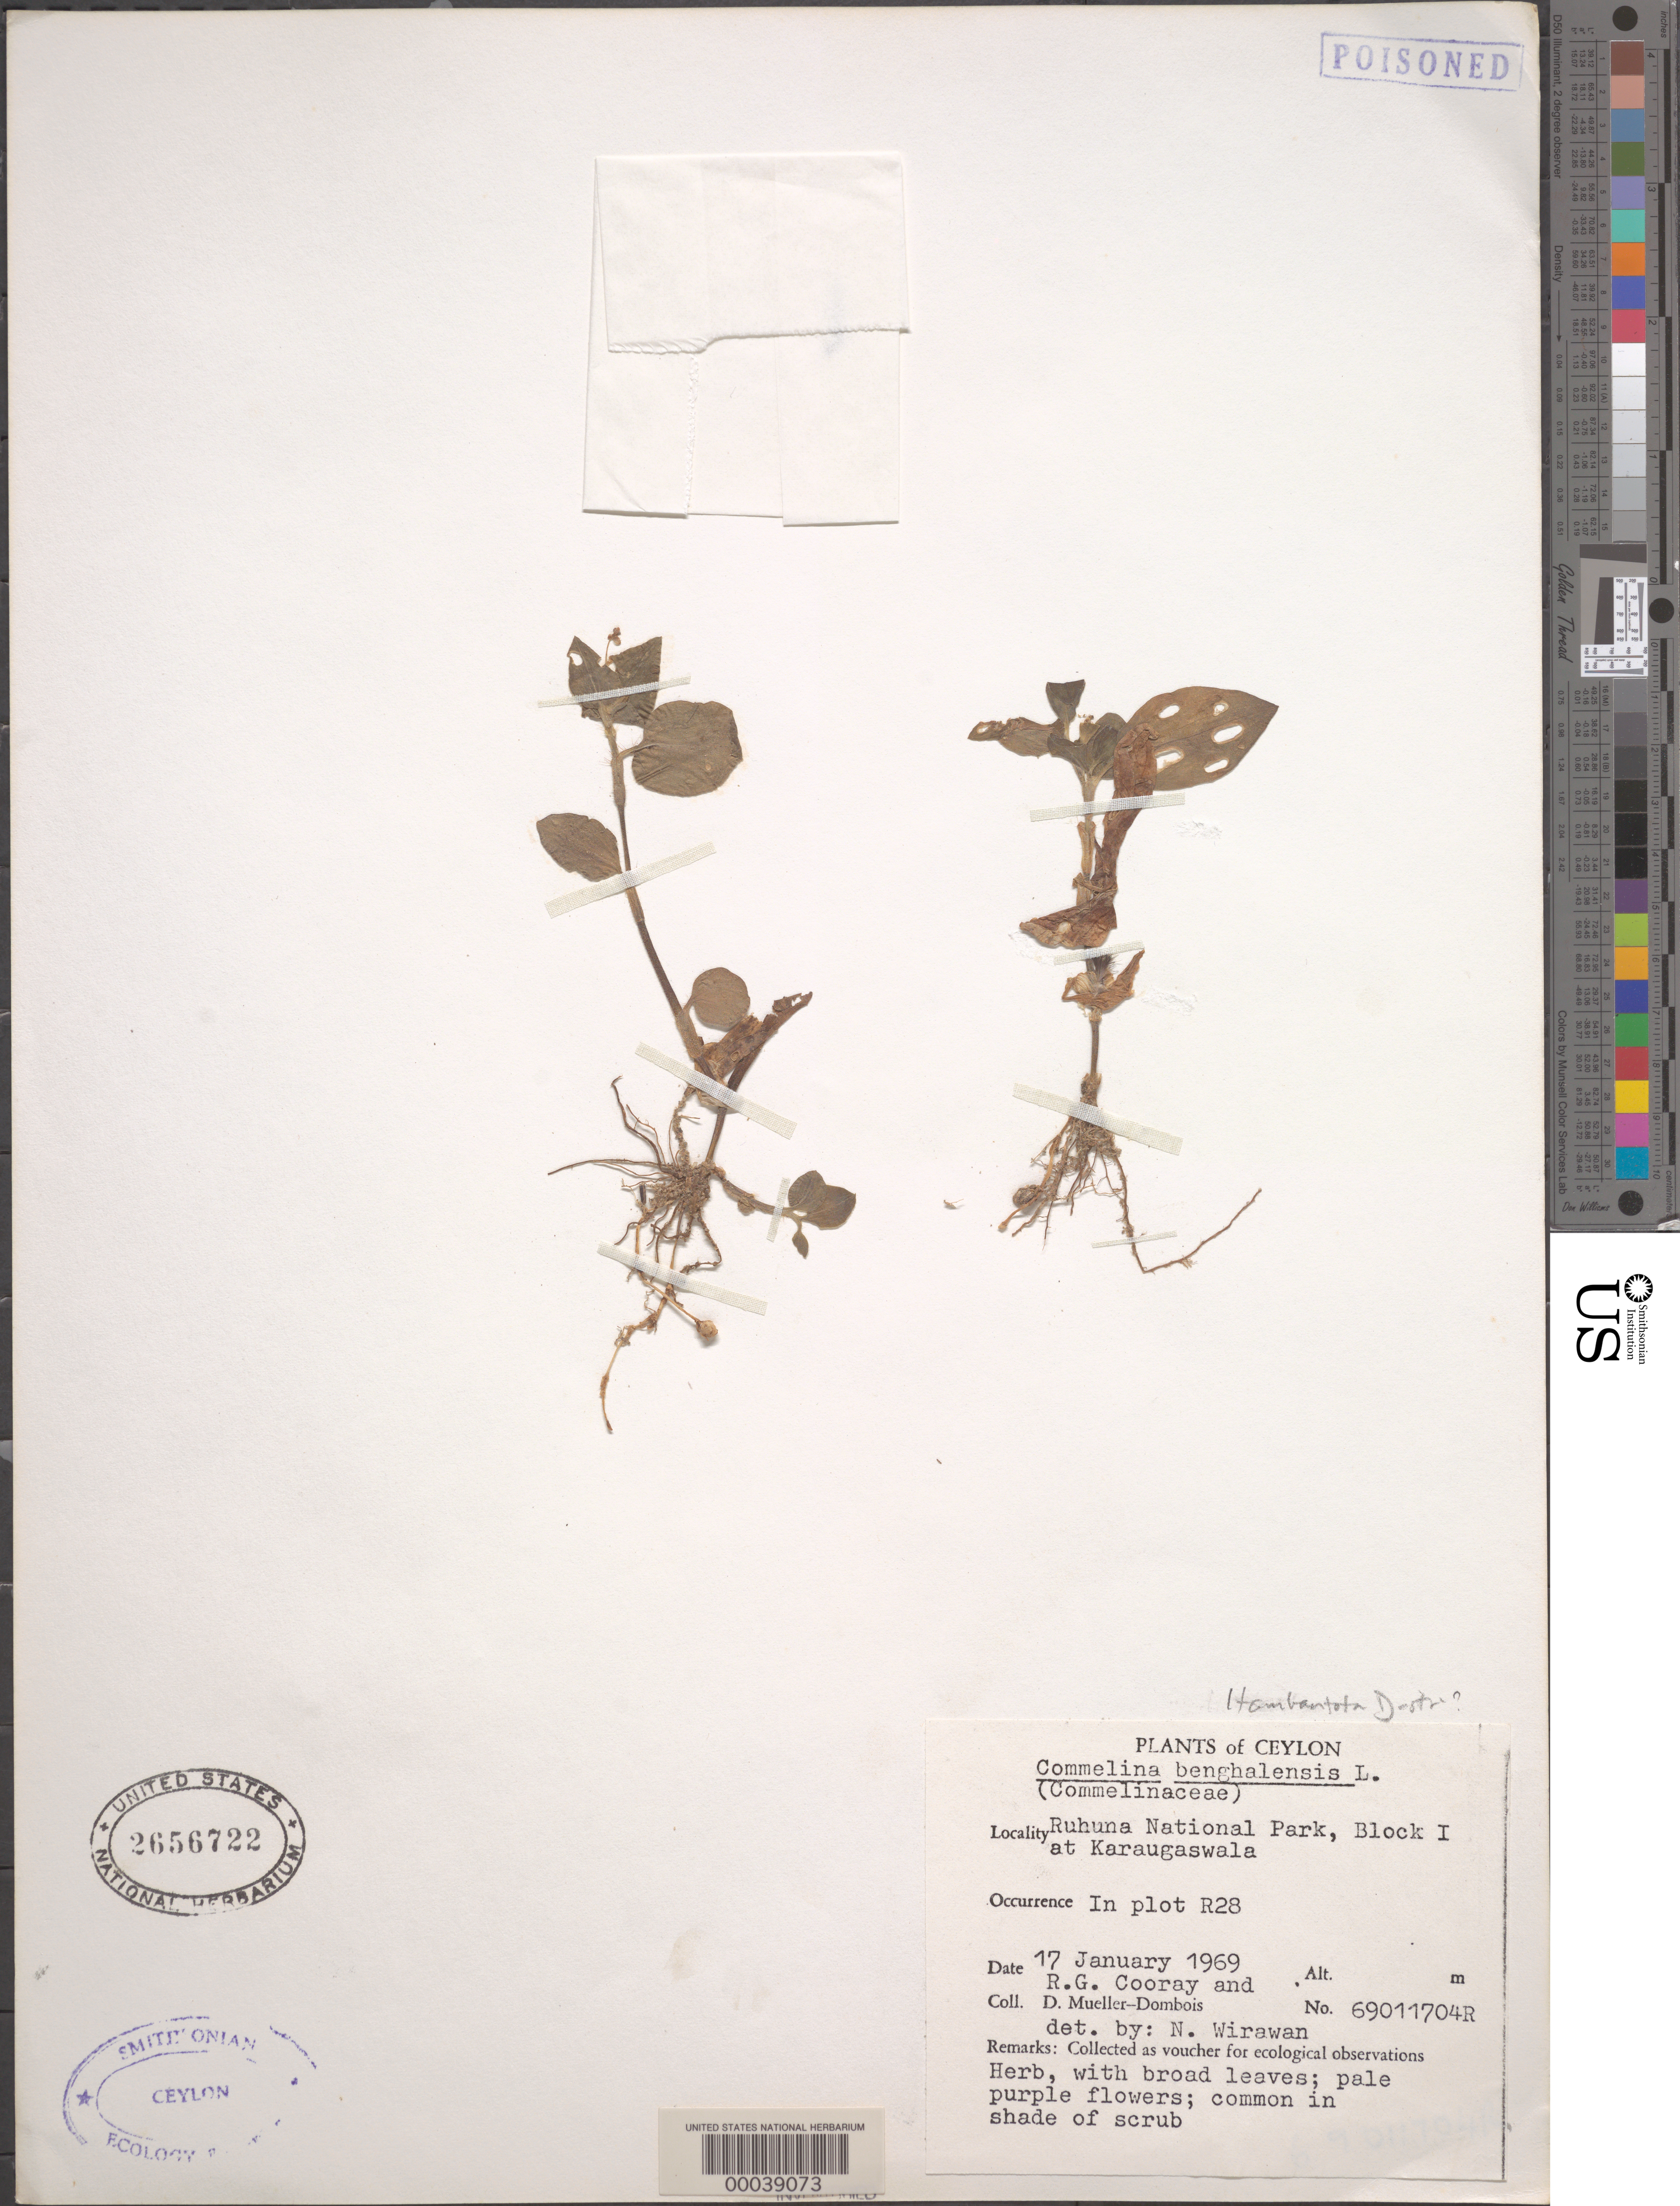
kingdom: Plantae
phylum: Tracheophyta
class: Liliopsida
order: Commelinales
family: Commelinaceae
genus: Commelina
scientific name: Commelina benghalensis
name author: L.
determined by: Wirawab, N.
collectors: R. Cooray & D. Mueller-Dombois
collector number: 69011704r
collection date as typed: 17 Jan 1969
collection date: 1969-01-17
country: Sri Lanka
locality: Ruhuna national park, karaugaswala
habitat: Shade of scrub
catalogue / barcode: US 2656722